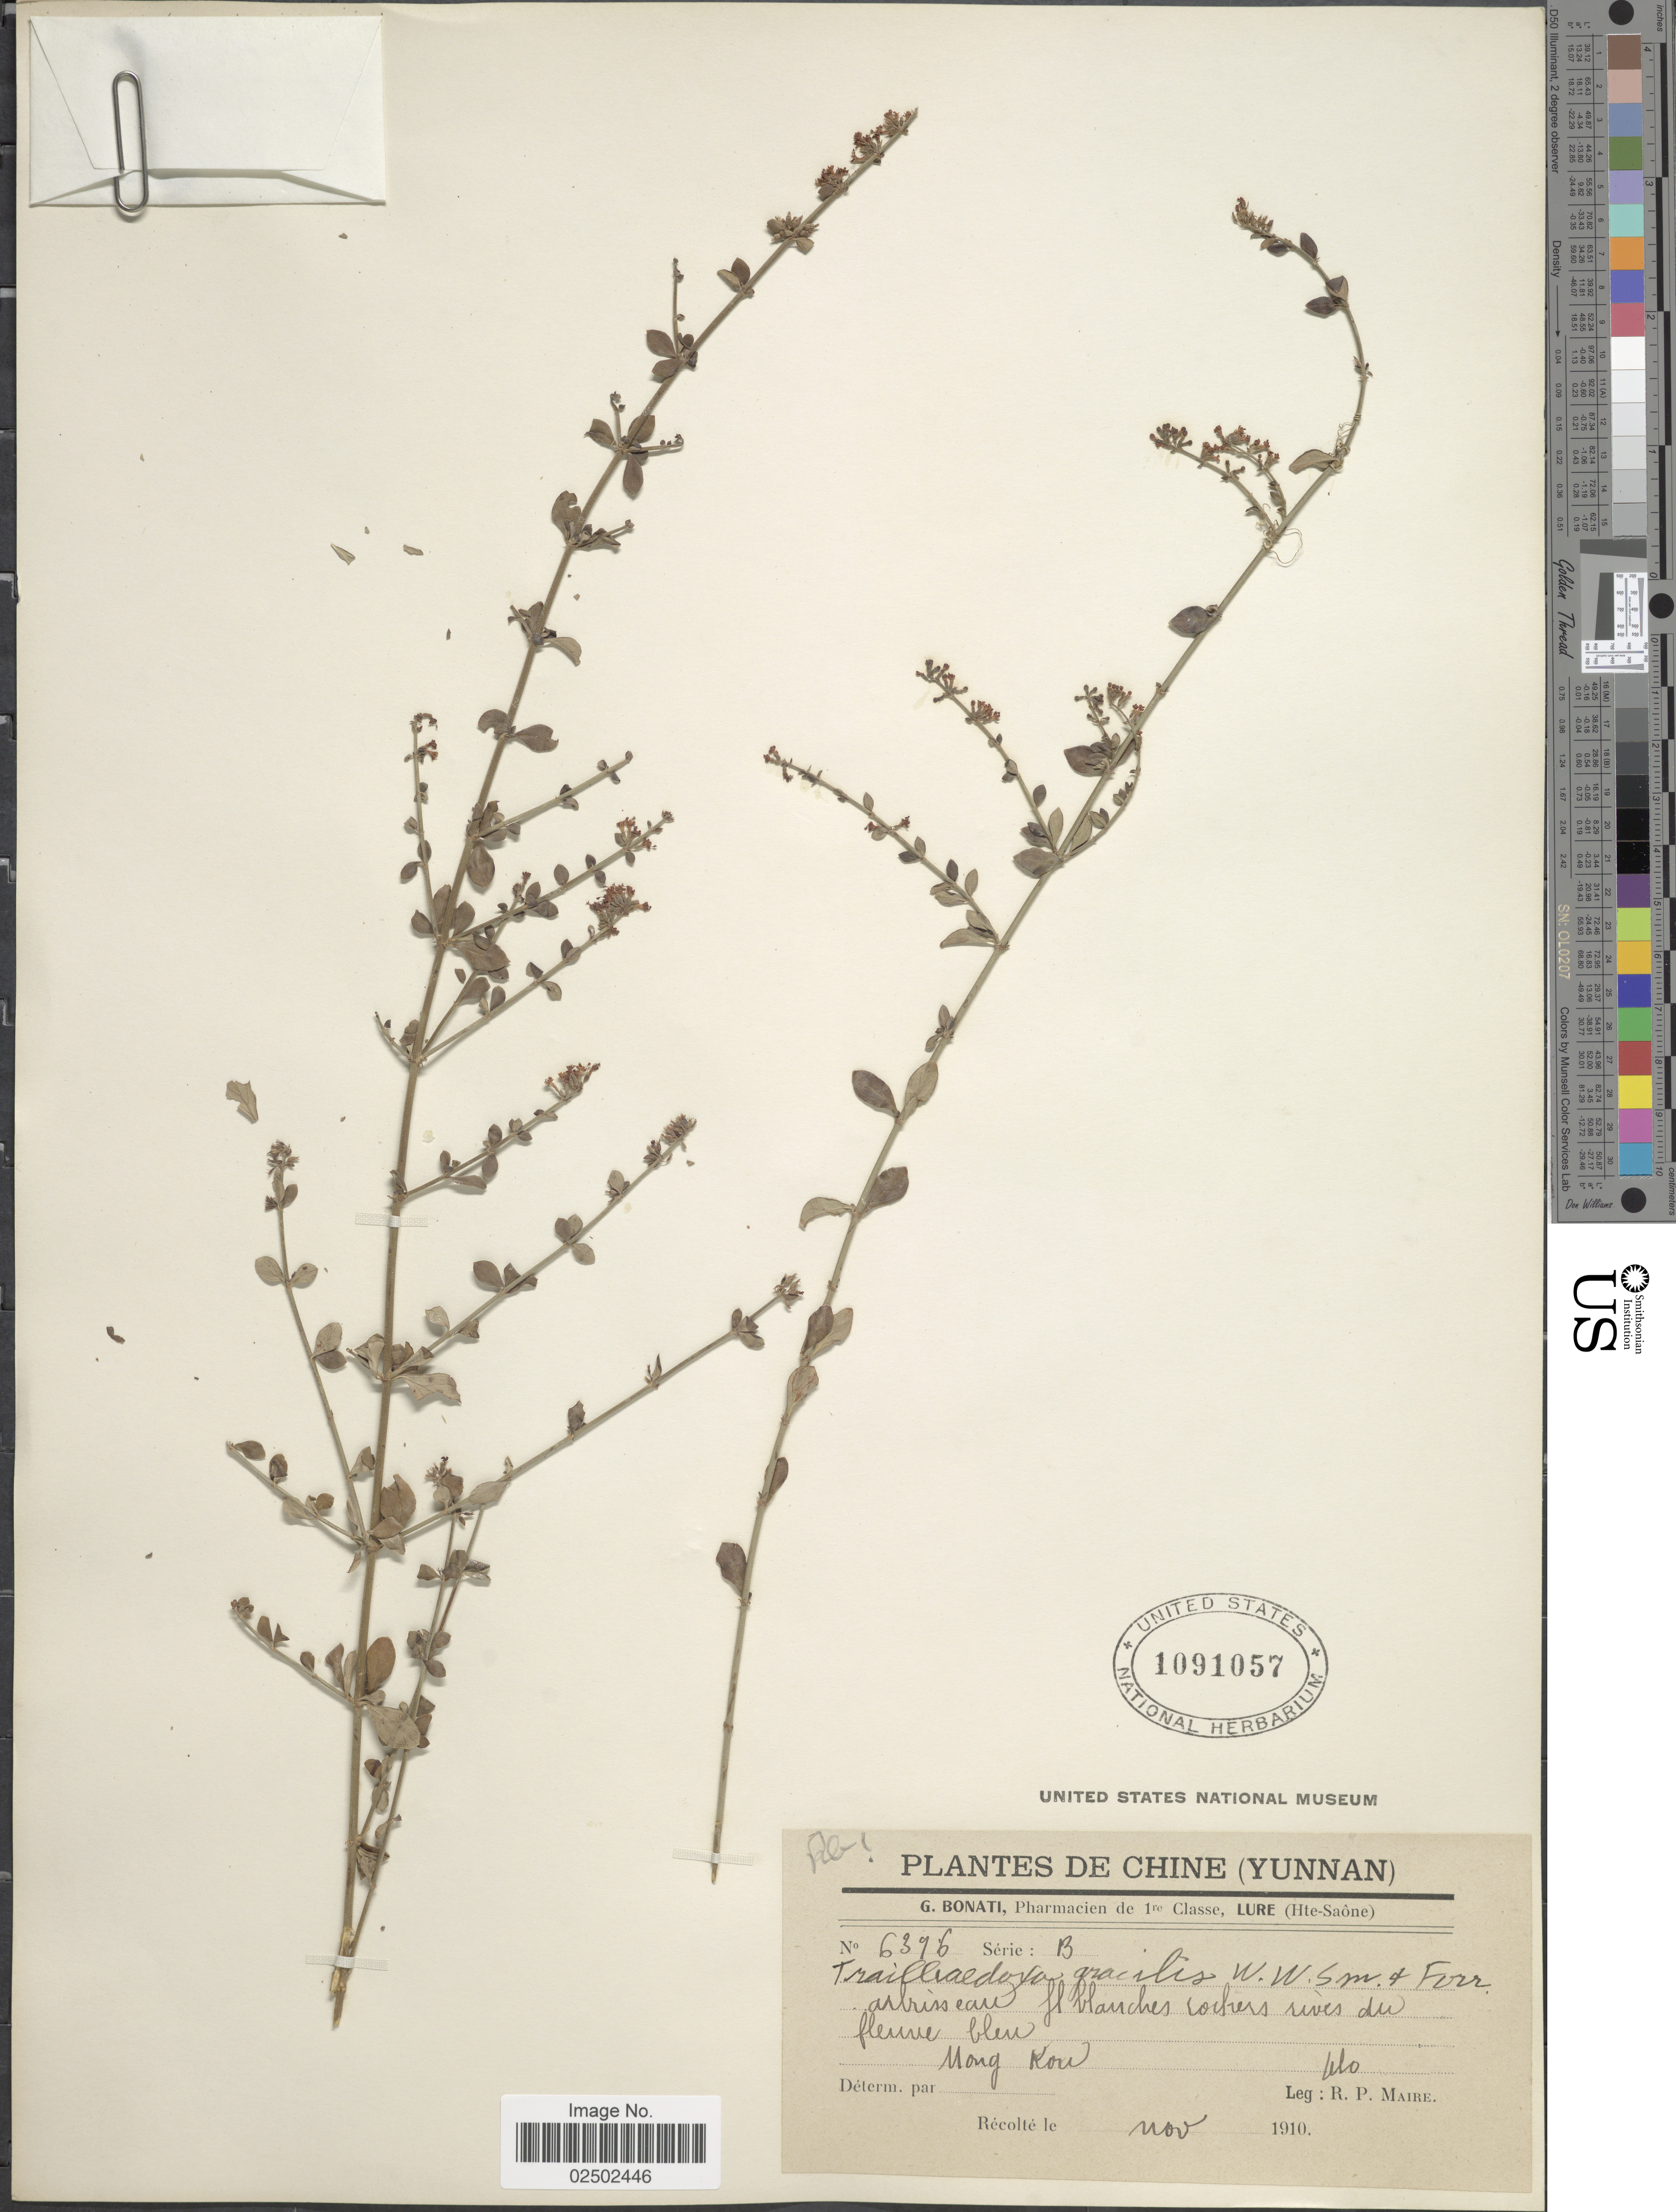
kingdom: Plantae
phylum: Tracheophyta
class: Magnoliopsida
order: Gentianales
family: Rubiaceae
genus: Trailliaedoxa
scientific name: Trailliaedoxa gracilis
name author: W.W. Sm. & Forrest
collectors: R.-P. Maire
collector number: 6396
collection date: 1910-11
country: China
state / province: Yunnan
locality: Chine. Mong Kou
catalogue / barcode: US 1091057